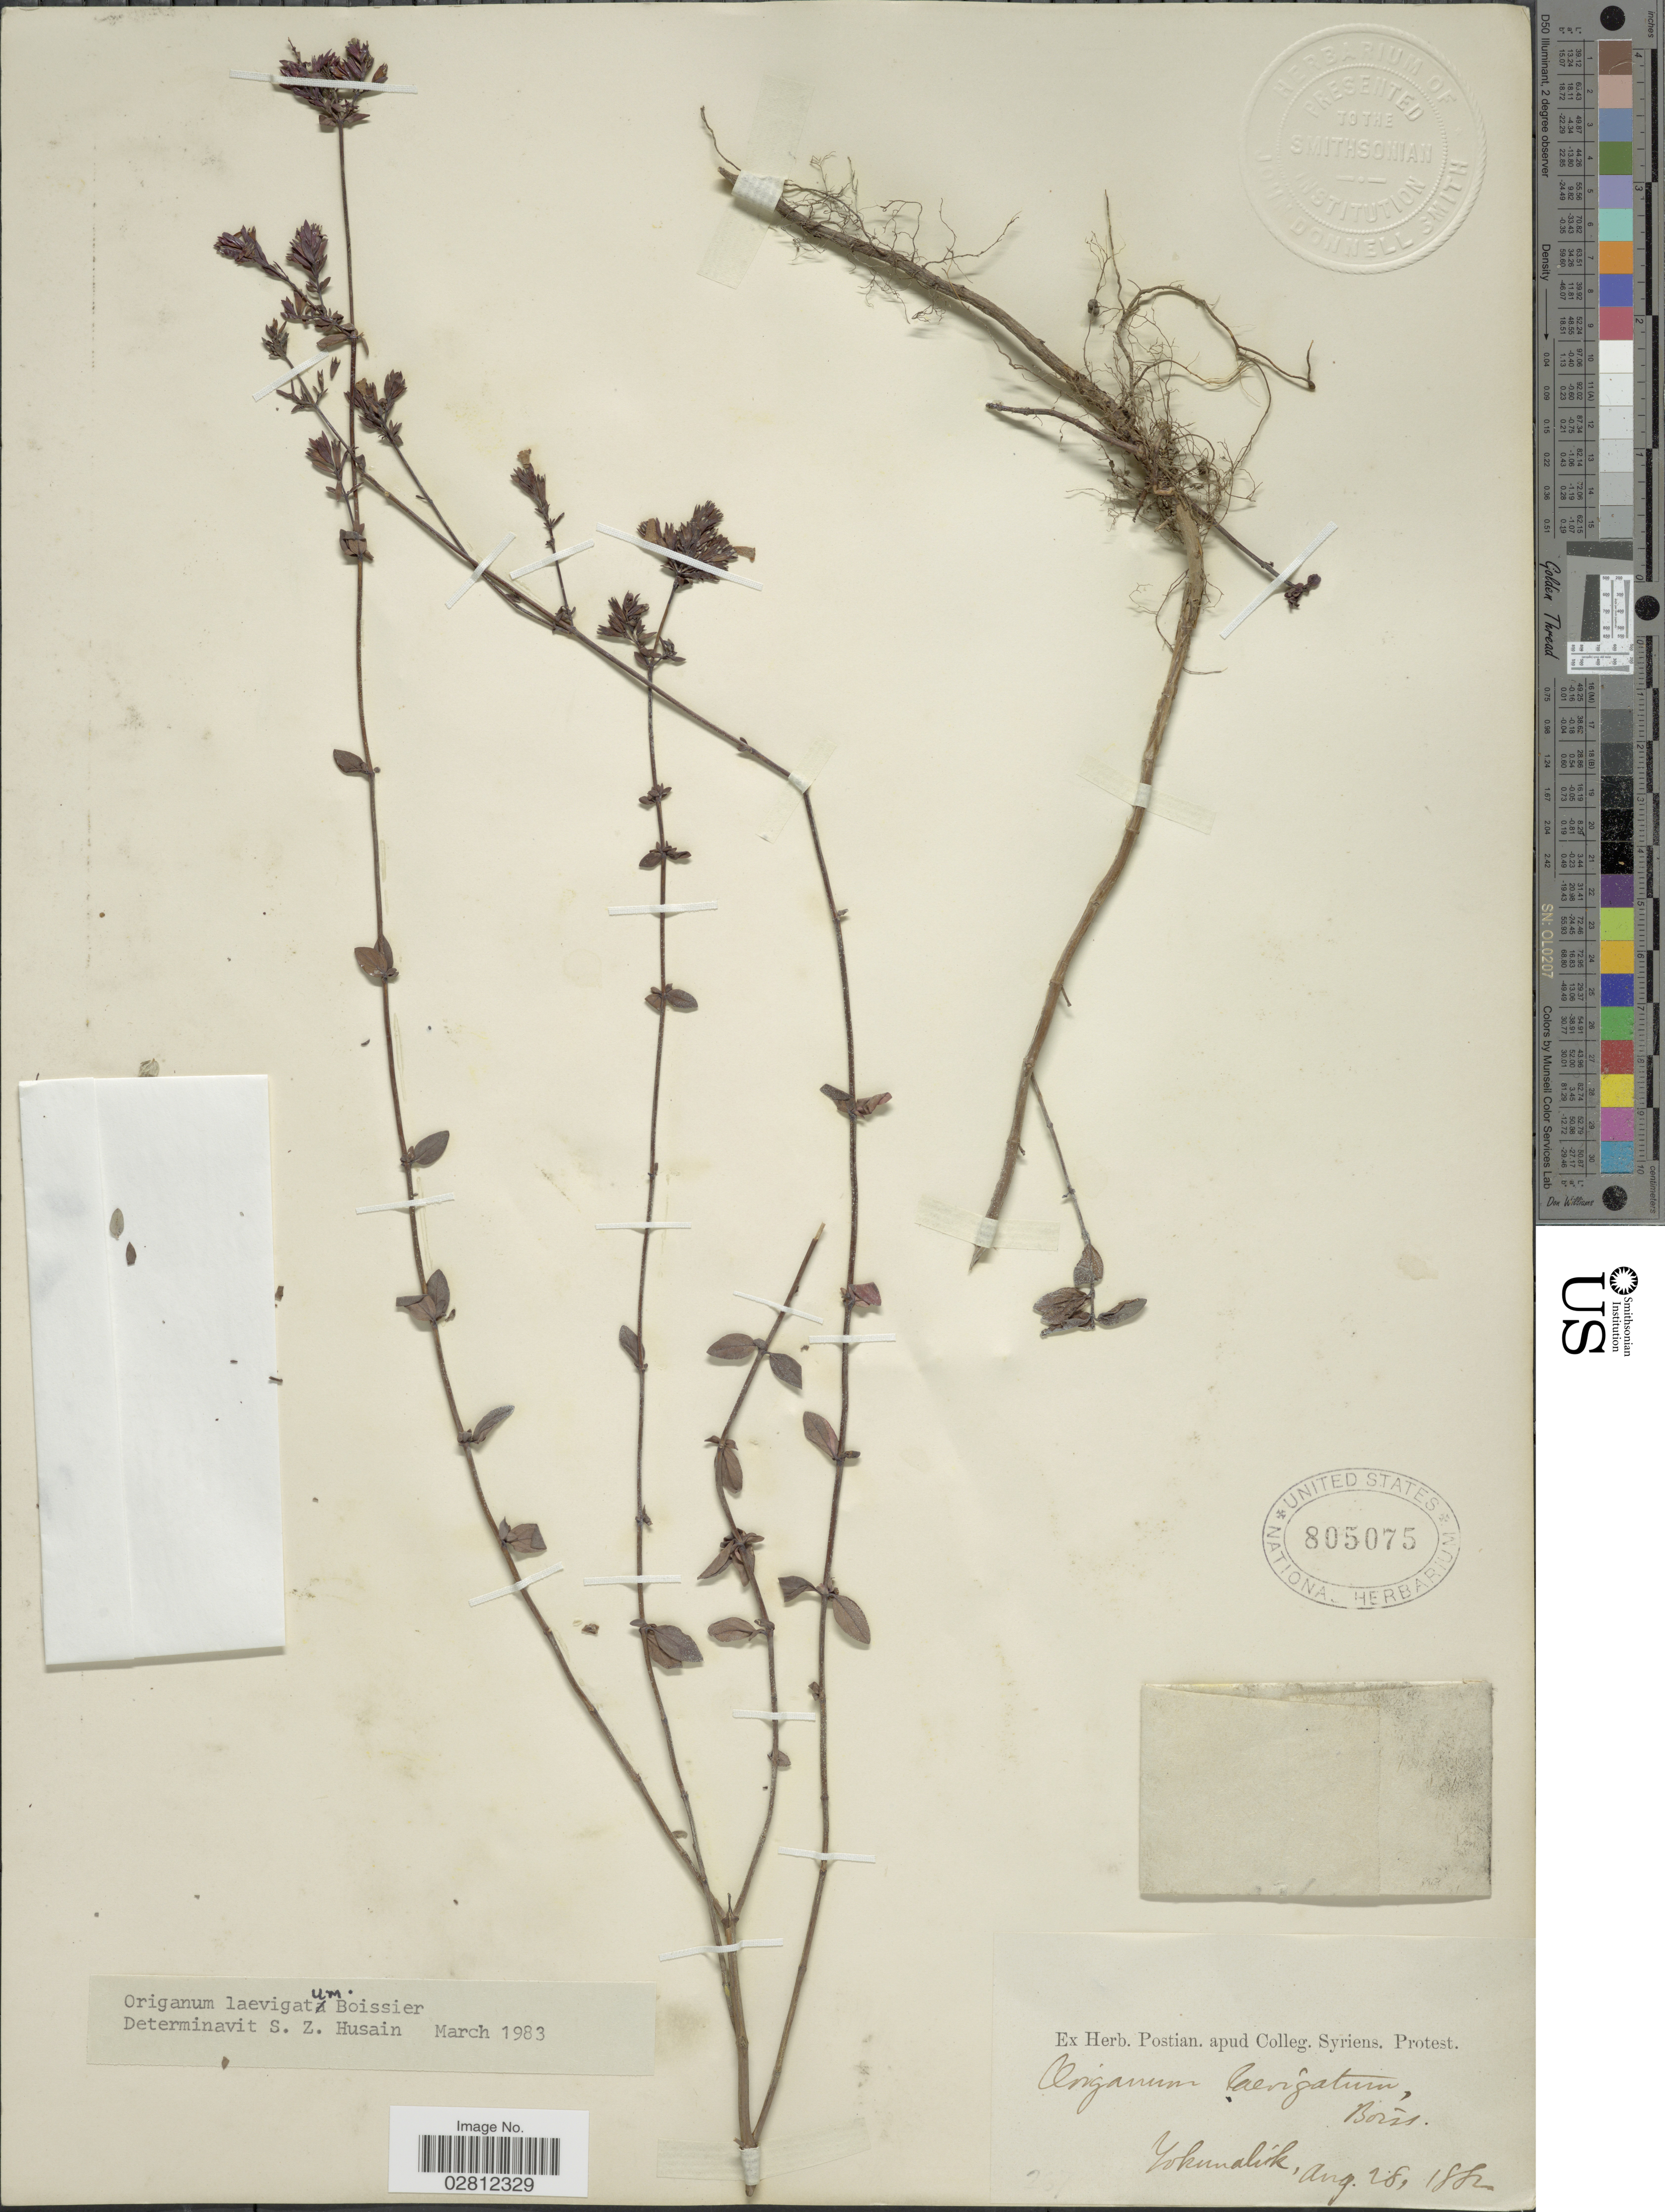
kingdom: Plantae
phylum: Tracheophyta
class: Magnoliopsida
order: Lamiales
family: Lamiaceae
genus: Origanum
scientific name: Origanum laevigatum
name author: Boiss.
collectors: ex herb. Postian. apud Colleg. Syriens. Protest. USE "Fannie P. A. Shepard" (10308853) AS PRIMARY COLLECTOR INSTEAD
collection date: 1882-08-28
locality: Yokunalirk [interpreted].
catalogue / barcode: US 805075